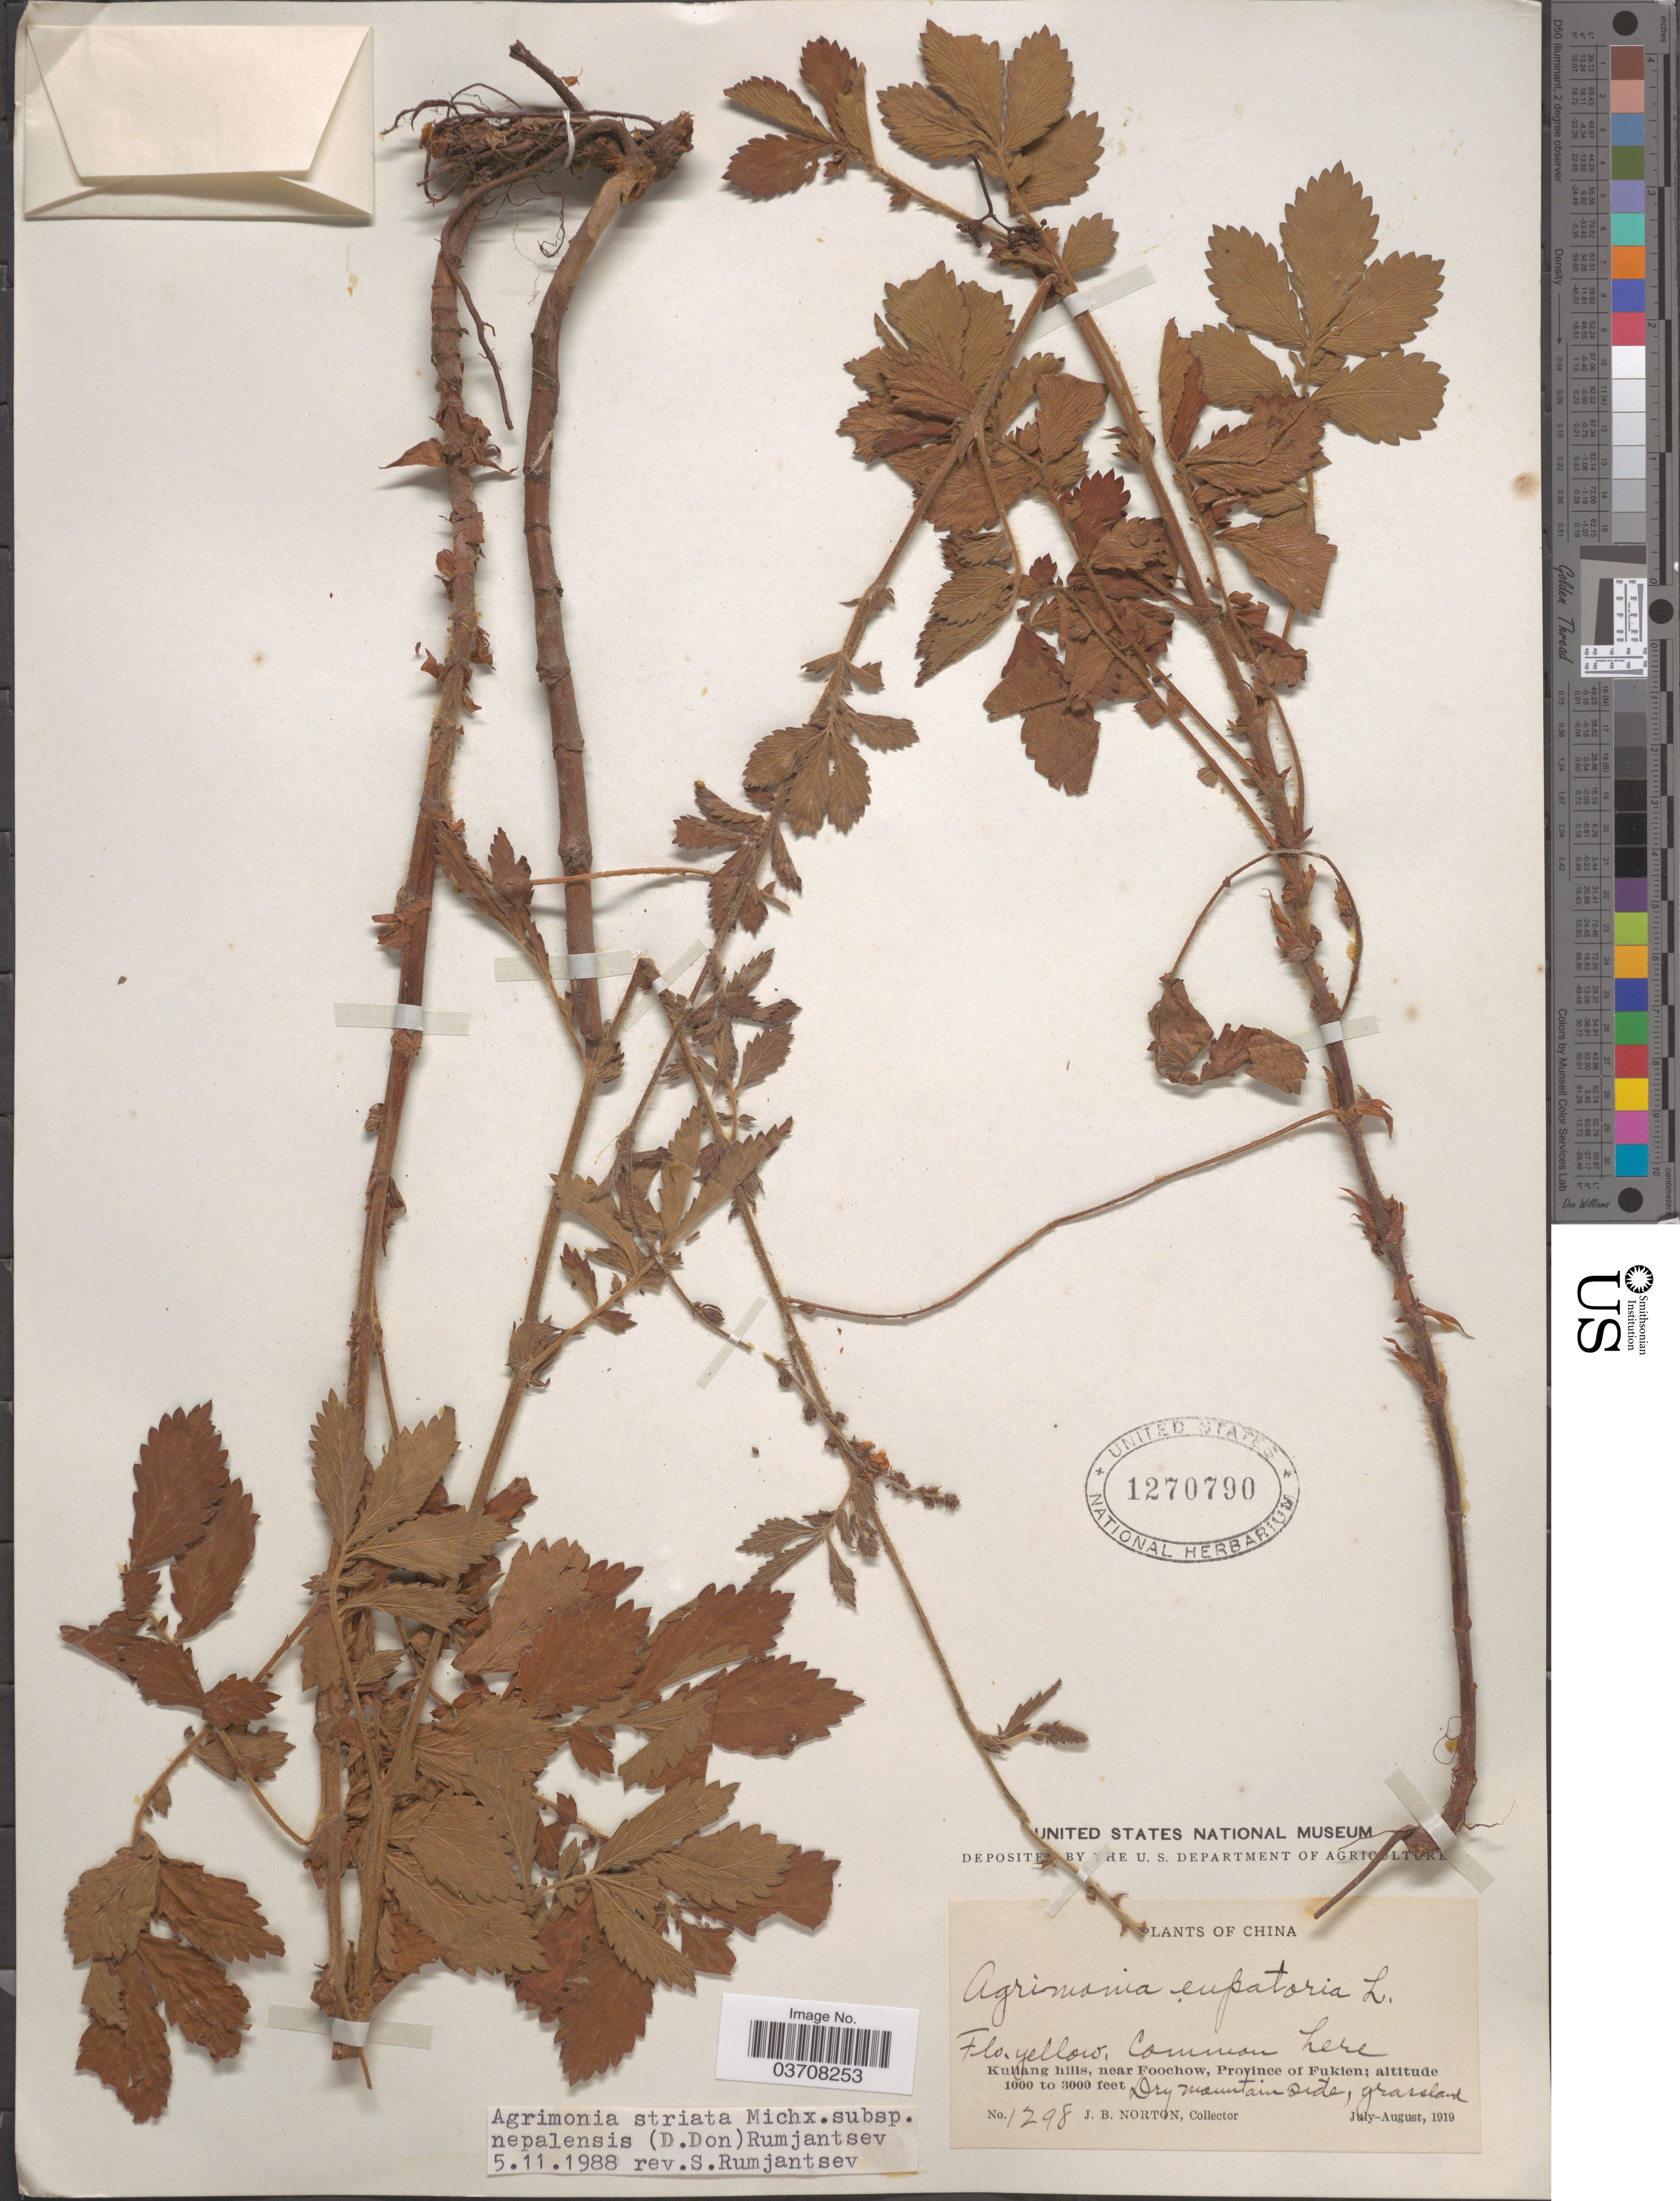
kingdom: Plantae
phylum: Tracheophyta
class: Magnoliopsida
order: Rosales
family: Rosaceae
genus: Agrimonia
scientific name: Agrimonia striata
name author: Michx.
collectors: J. B. Norton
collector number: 1298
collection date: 1919-07/1919-08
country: China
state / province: Fujian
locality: Kuliang hills, near Foochow, Province of Fukien.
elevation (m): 305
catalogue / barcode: US 1270790